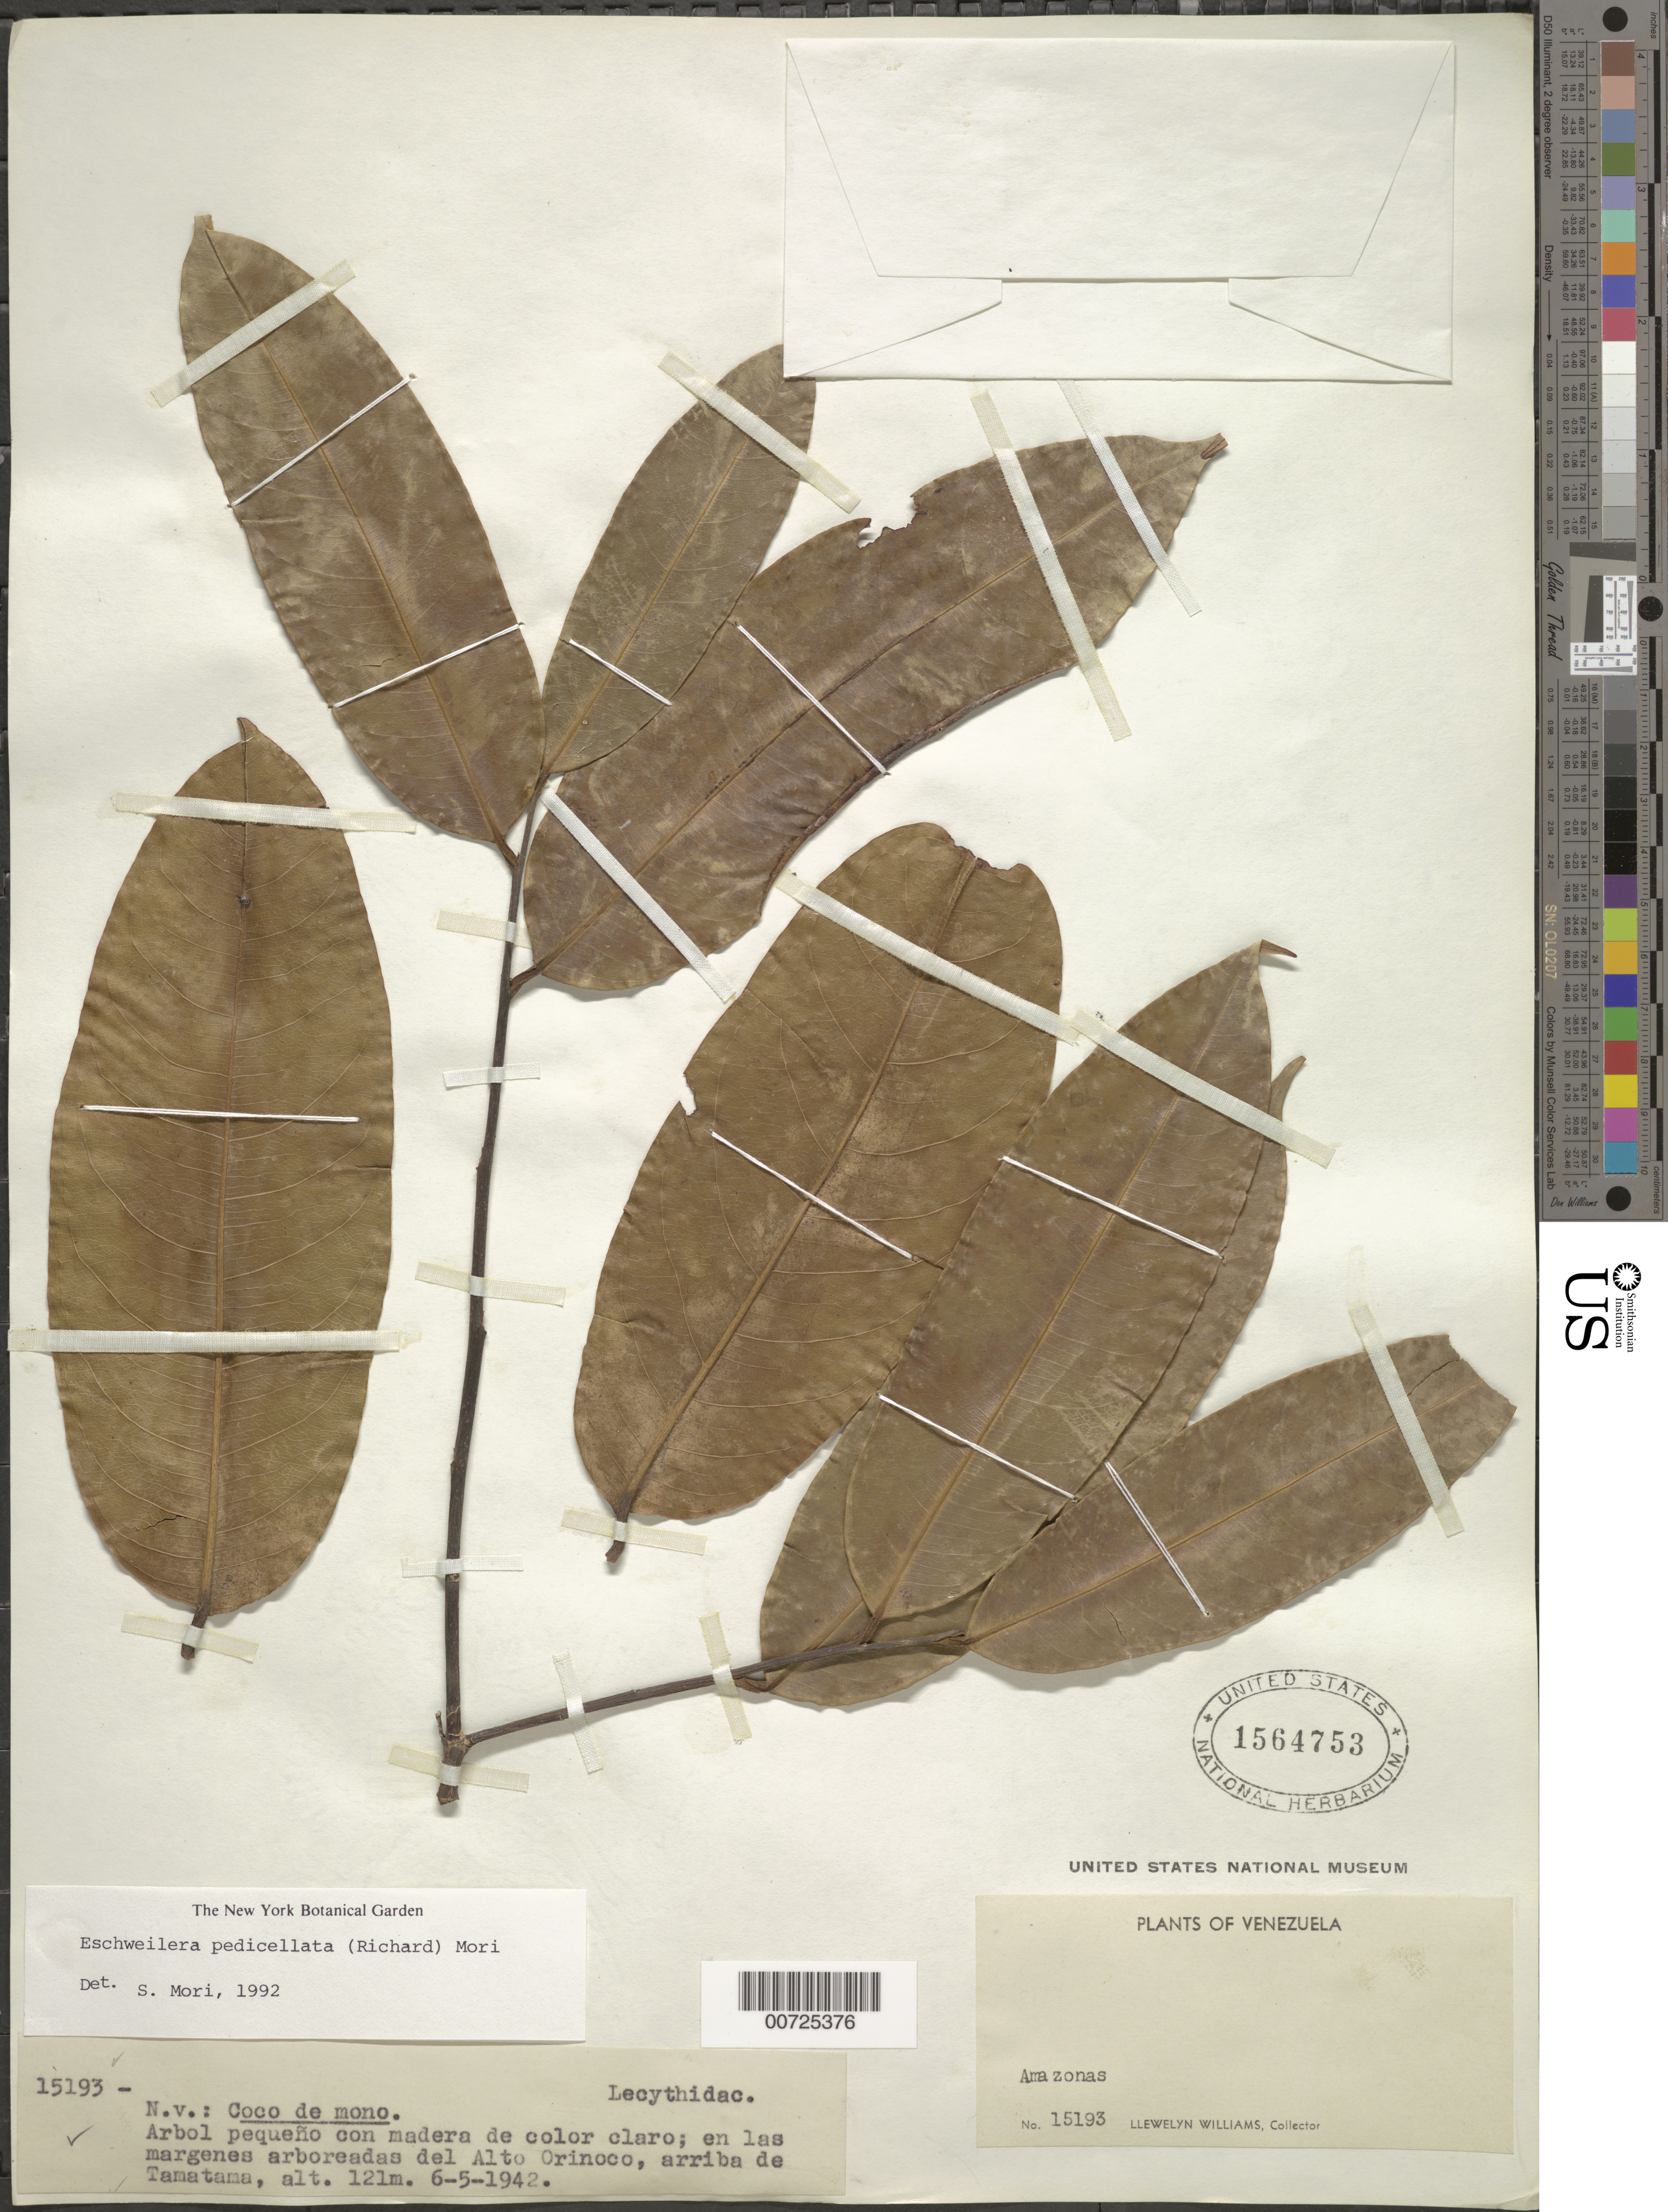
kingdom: Plantae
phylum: Tracheophyta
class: Magnoliopsida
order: Ericales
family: Lecythidaceae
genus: Eschweilera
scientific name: Eschweilera pedicellata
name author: (Rich.) S.A. Mori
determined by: Mori, Scott A.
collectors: Ll. Williams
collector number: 15193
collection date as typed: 6-May-42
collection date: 1942-05-06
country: Venezuela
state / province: Amazonas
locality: Tamatama, Alto Río Orinoco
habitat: Margenes arboreadas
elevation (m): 121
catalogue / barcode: US 1564753